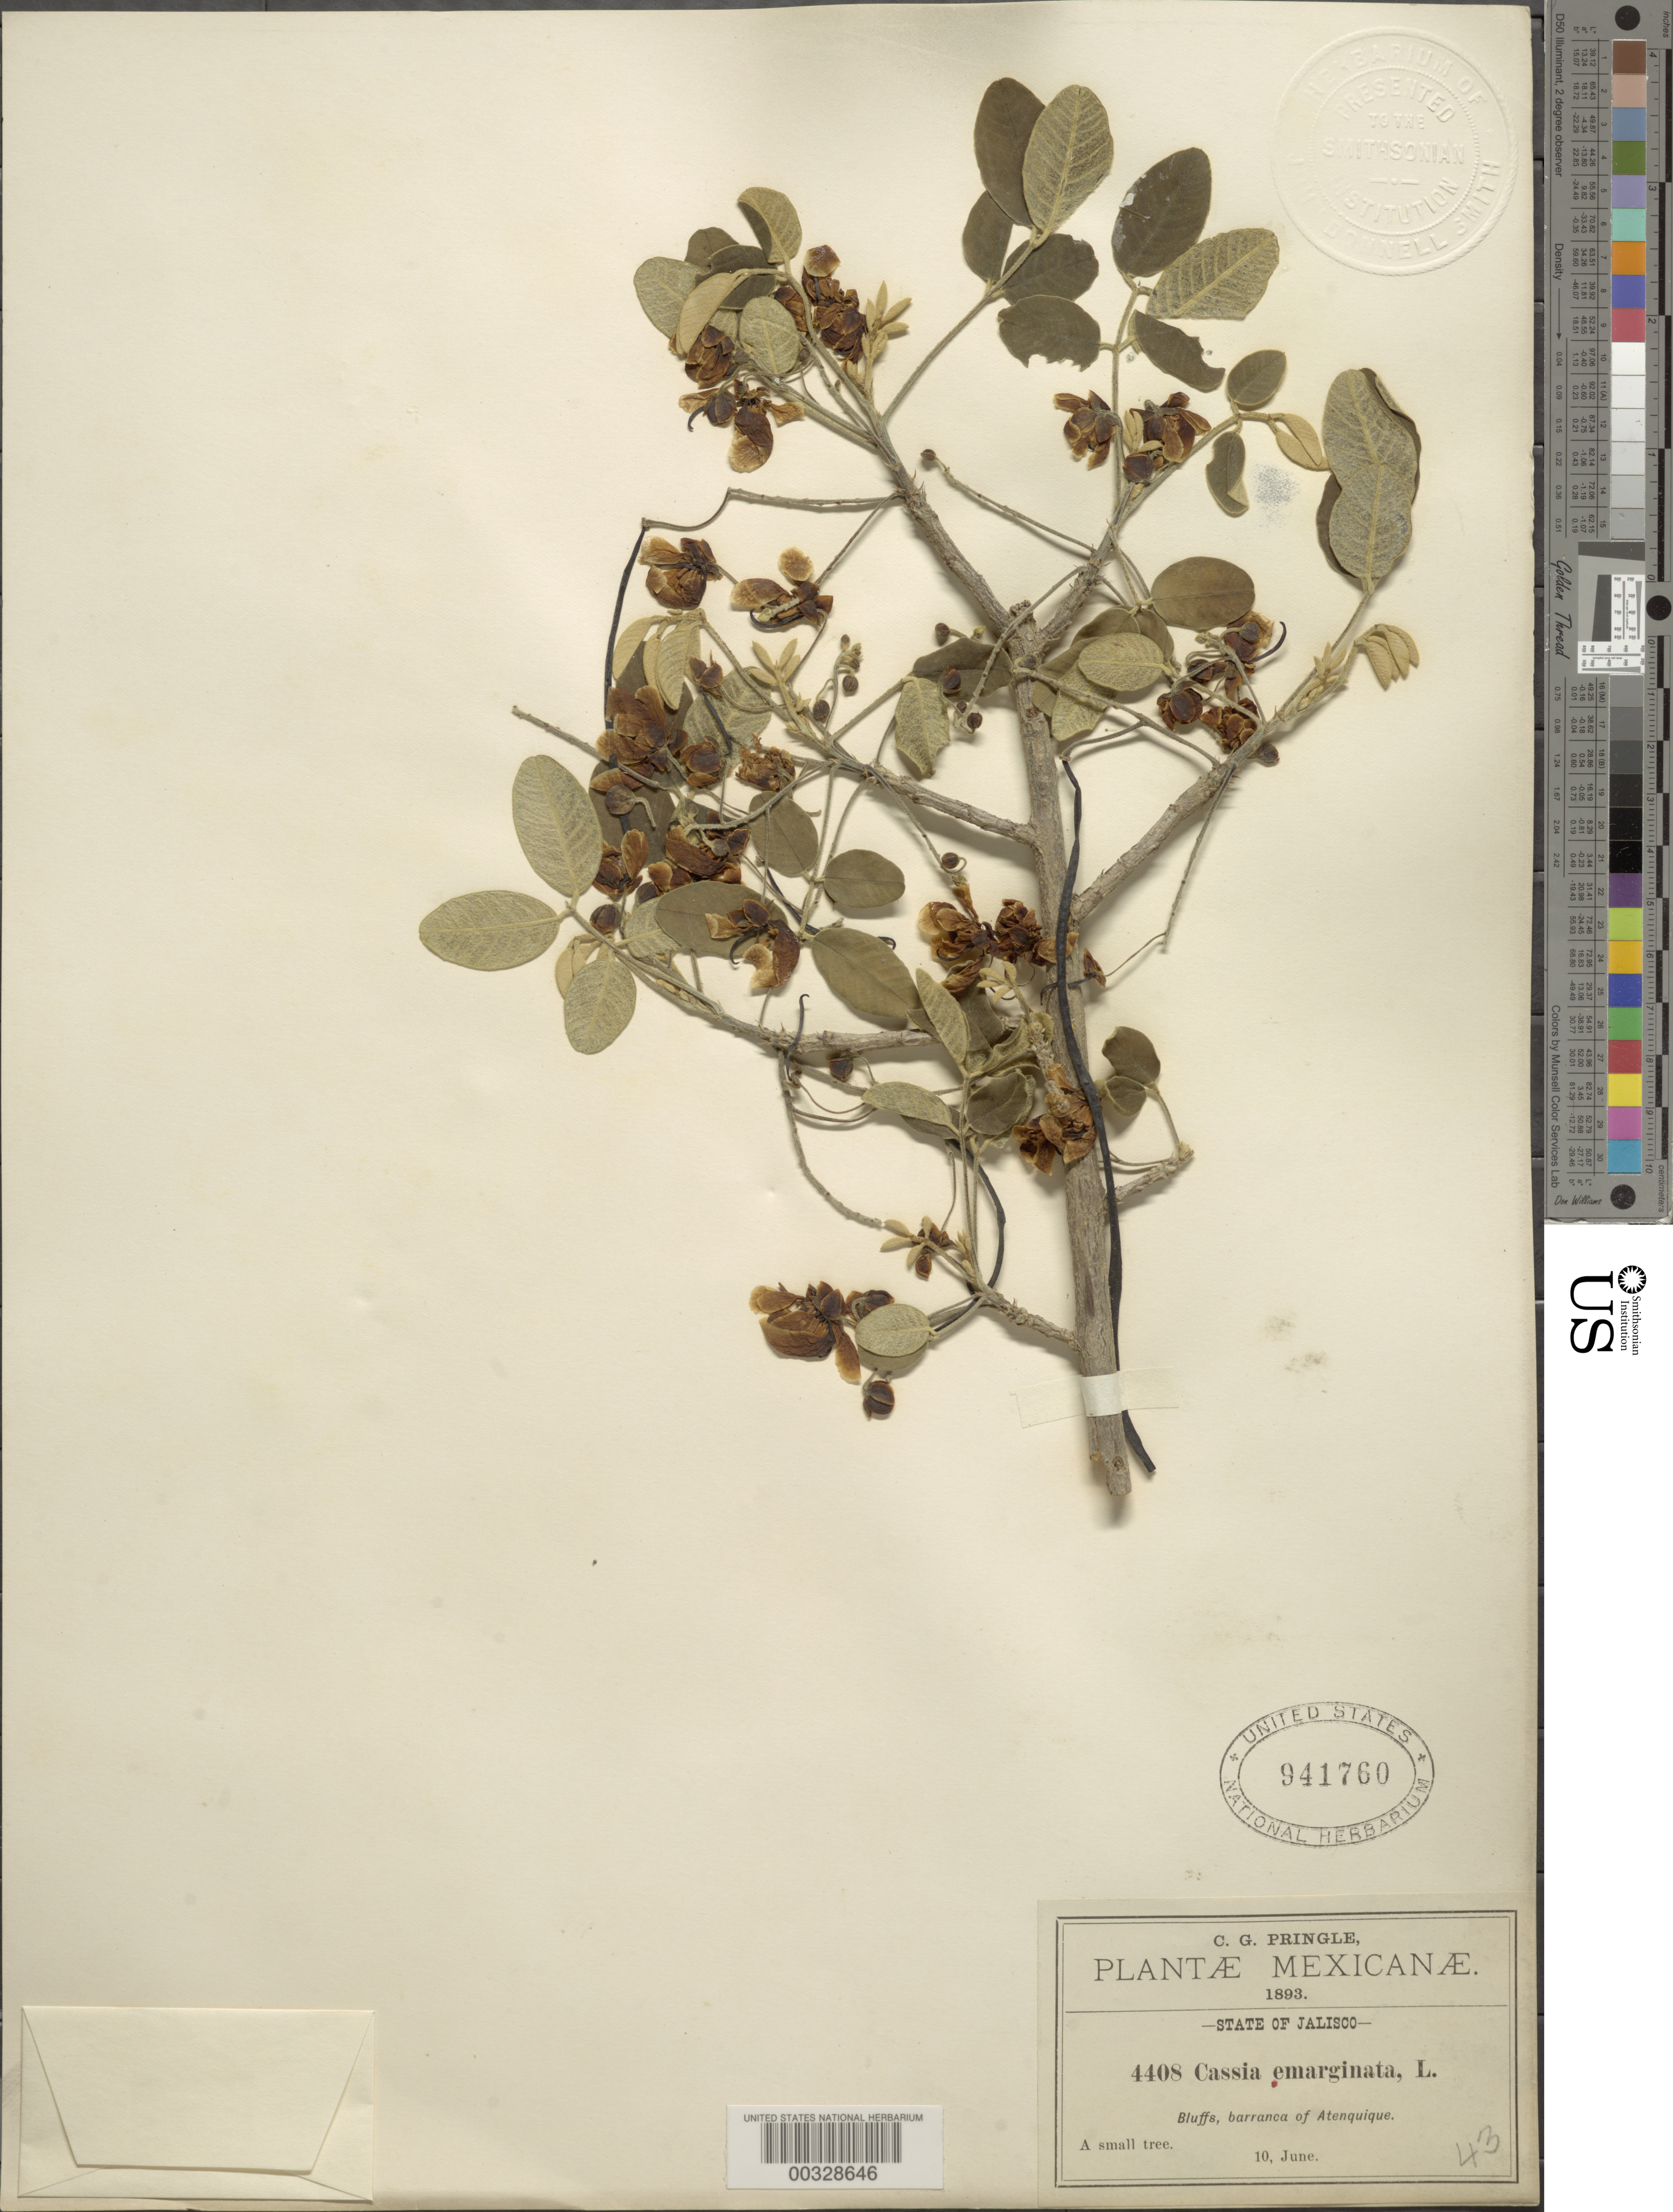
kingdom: Plantae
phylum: Tracheophyta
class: Magnoliopsida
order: Fabales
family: Fabaceae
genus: Senna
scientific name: Senna emarginata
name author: L.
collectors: C. G. Pringle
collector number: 4408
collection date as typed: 10 Jun 1893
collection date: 1893-06-10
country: Mexico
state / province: Jalisco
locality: Atenquique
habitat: Bluffs, barranca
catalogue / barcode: US 941760